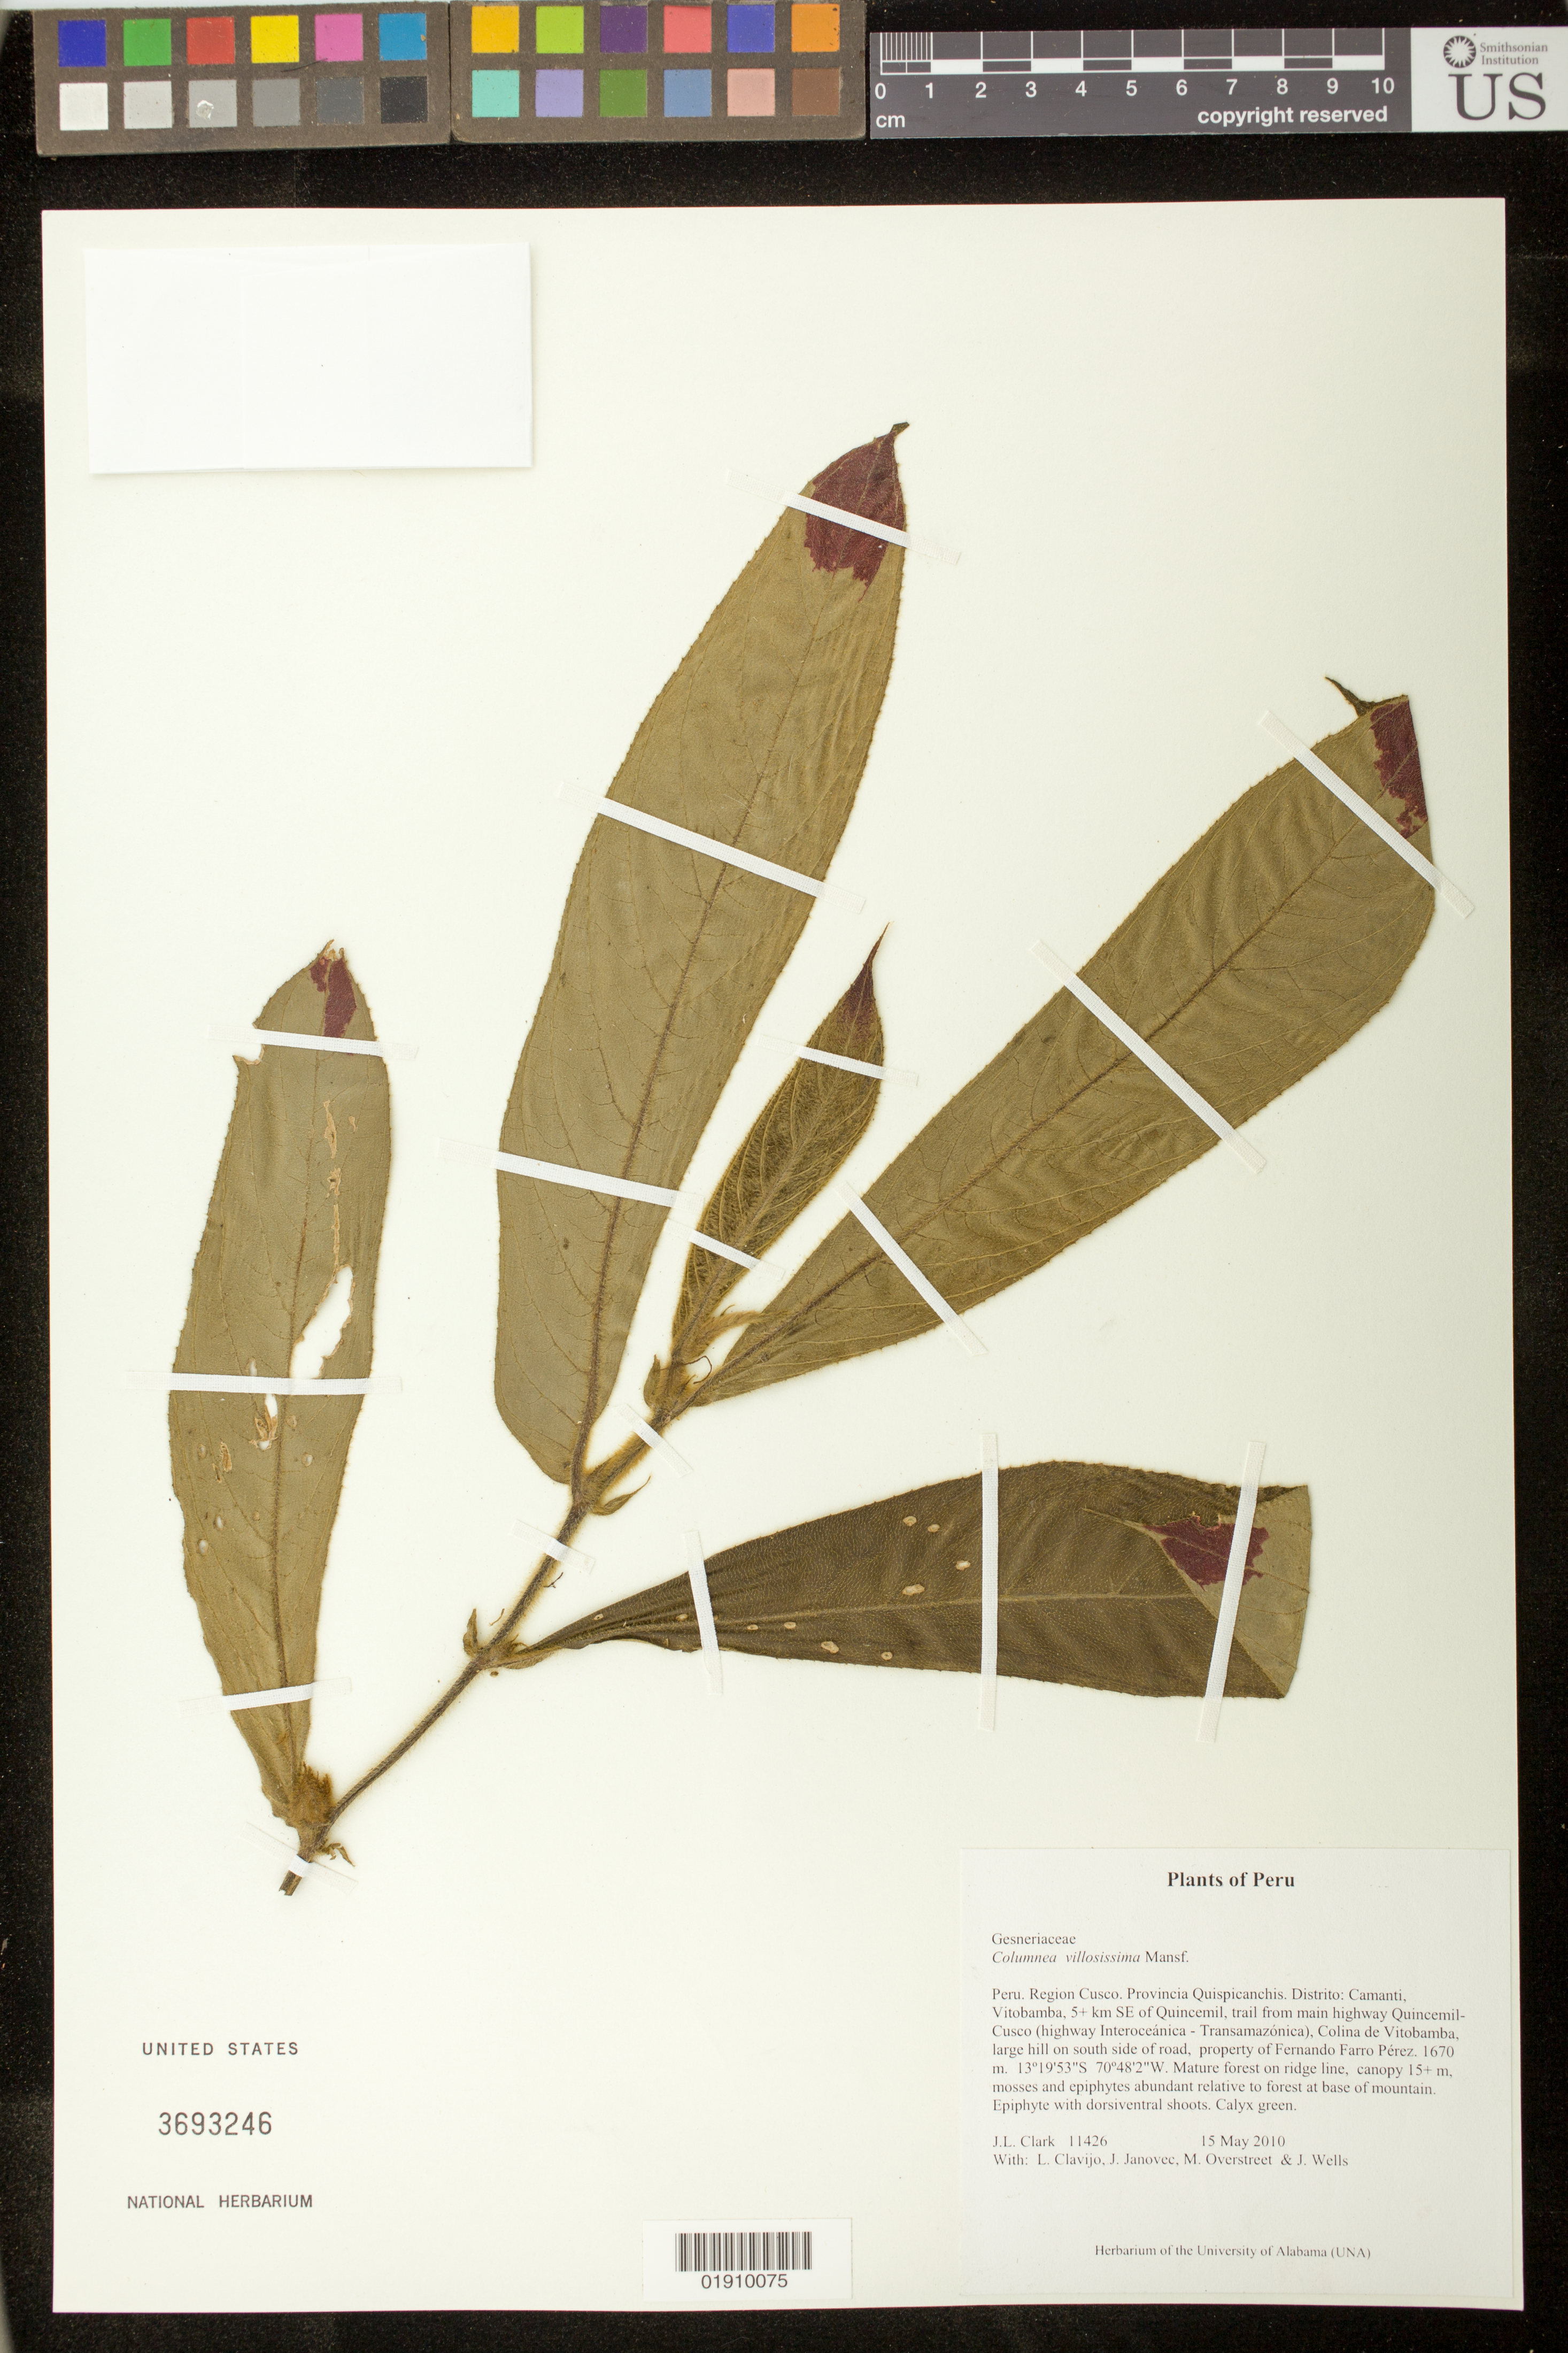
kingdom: Plantae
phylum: Tracheophyta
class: Magnoliopsida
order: Lamiales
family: Gesneriaceae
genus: Columnea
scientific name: Columnea villosissima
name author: Mansf.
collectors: J. L. Clark, L. Clavijo, J. Janovec, M. Overstreet & J. Wells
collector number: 11426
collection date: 2010-05-15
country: Peru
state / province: Cusco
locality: Provincia Quispicanchis. Distrito: Camanti, Vitobamba, 5+ km SE of Quincemil, trail from main highway Quincemil-Cusco (highway Interoceánica - Transamazónica), Colina de Vitobamba, large hill on south side of road, property of Fernando Farro Pérez.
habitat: Mature forest on ridge line, canopy 15+ m, mosses and epiphytes abundant relative to forest at base of mountain.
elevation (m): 1670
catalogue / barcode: US 3693246